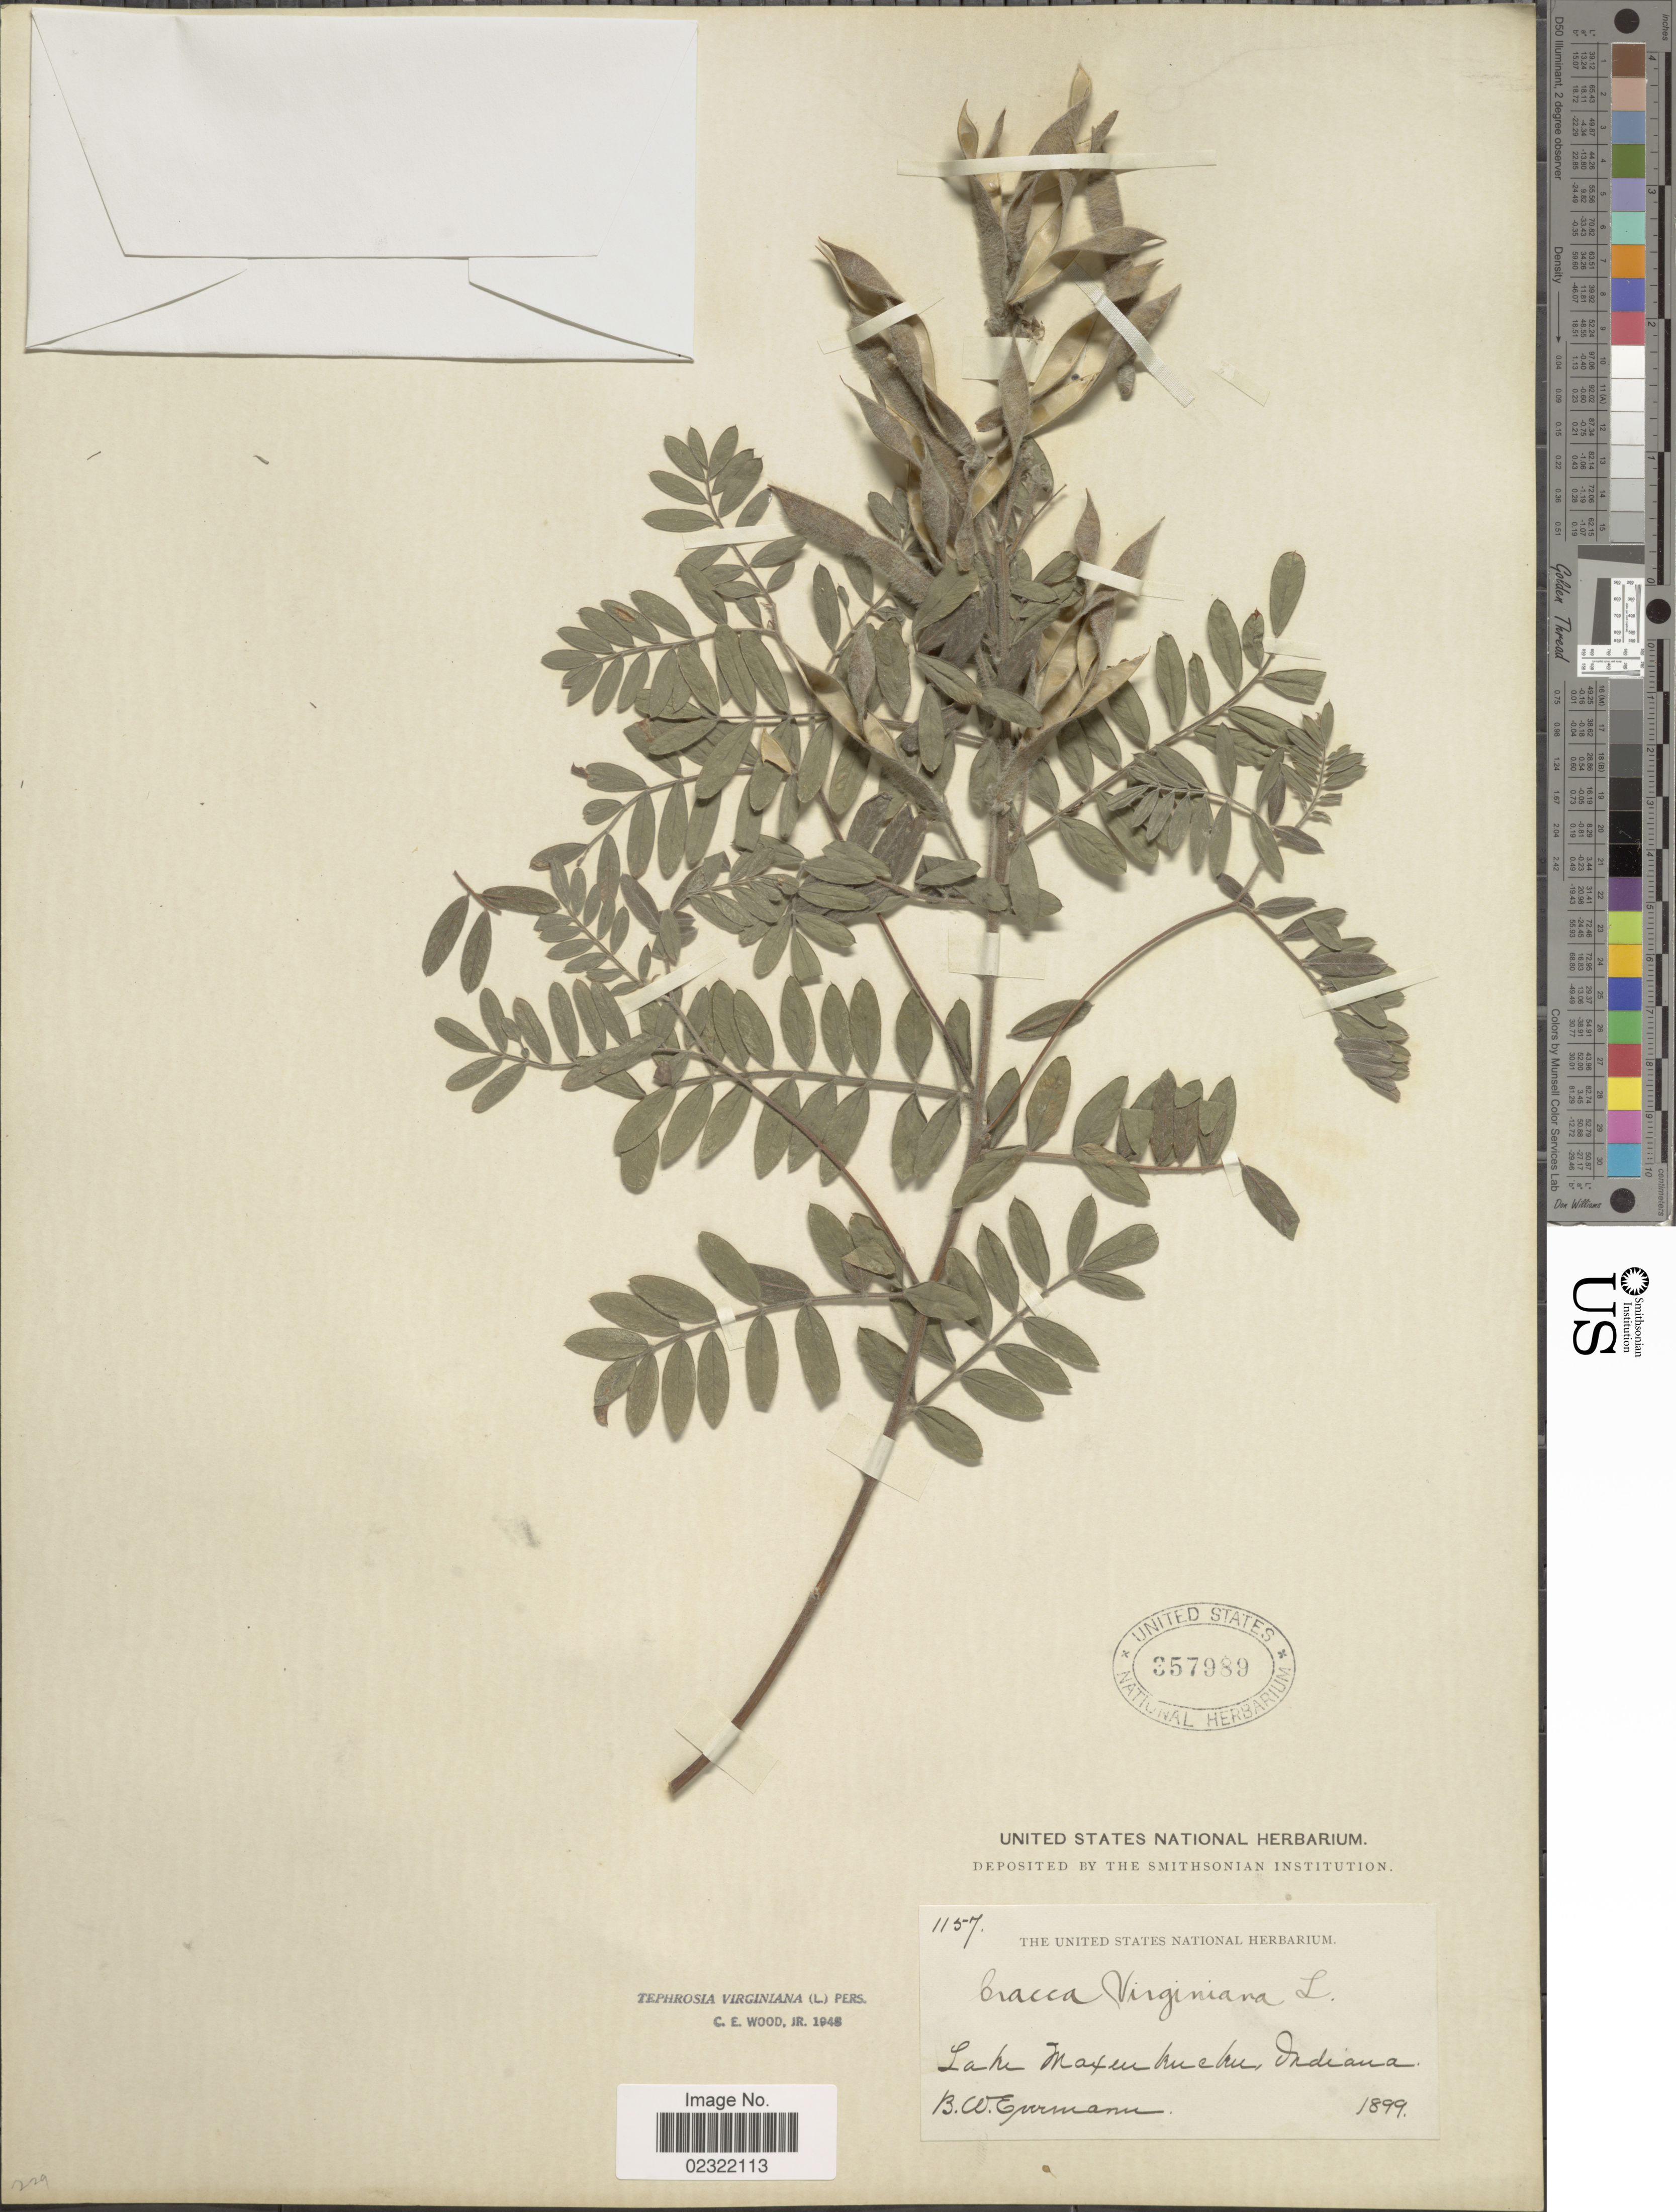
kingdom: Plantae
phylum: Tracheophyta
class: Magnoliopsida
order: Fabales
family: Fabaceae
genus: Tephrosia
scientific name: Tephrosia virginiana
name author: (L.) Pers.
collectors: B. W. Evermann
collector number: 1157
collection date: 1899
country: United States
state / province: Indiana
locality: Lake Maxenkuckee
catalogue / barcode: US 357989